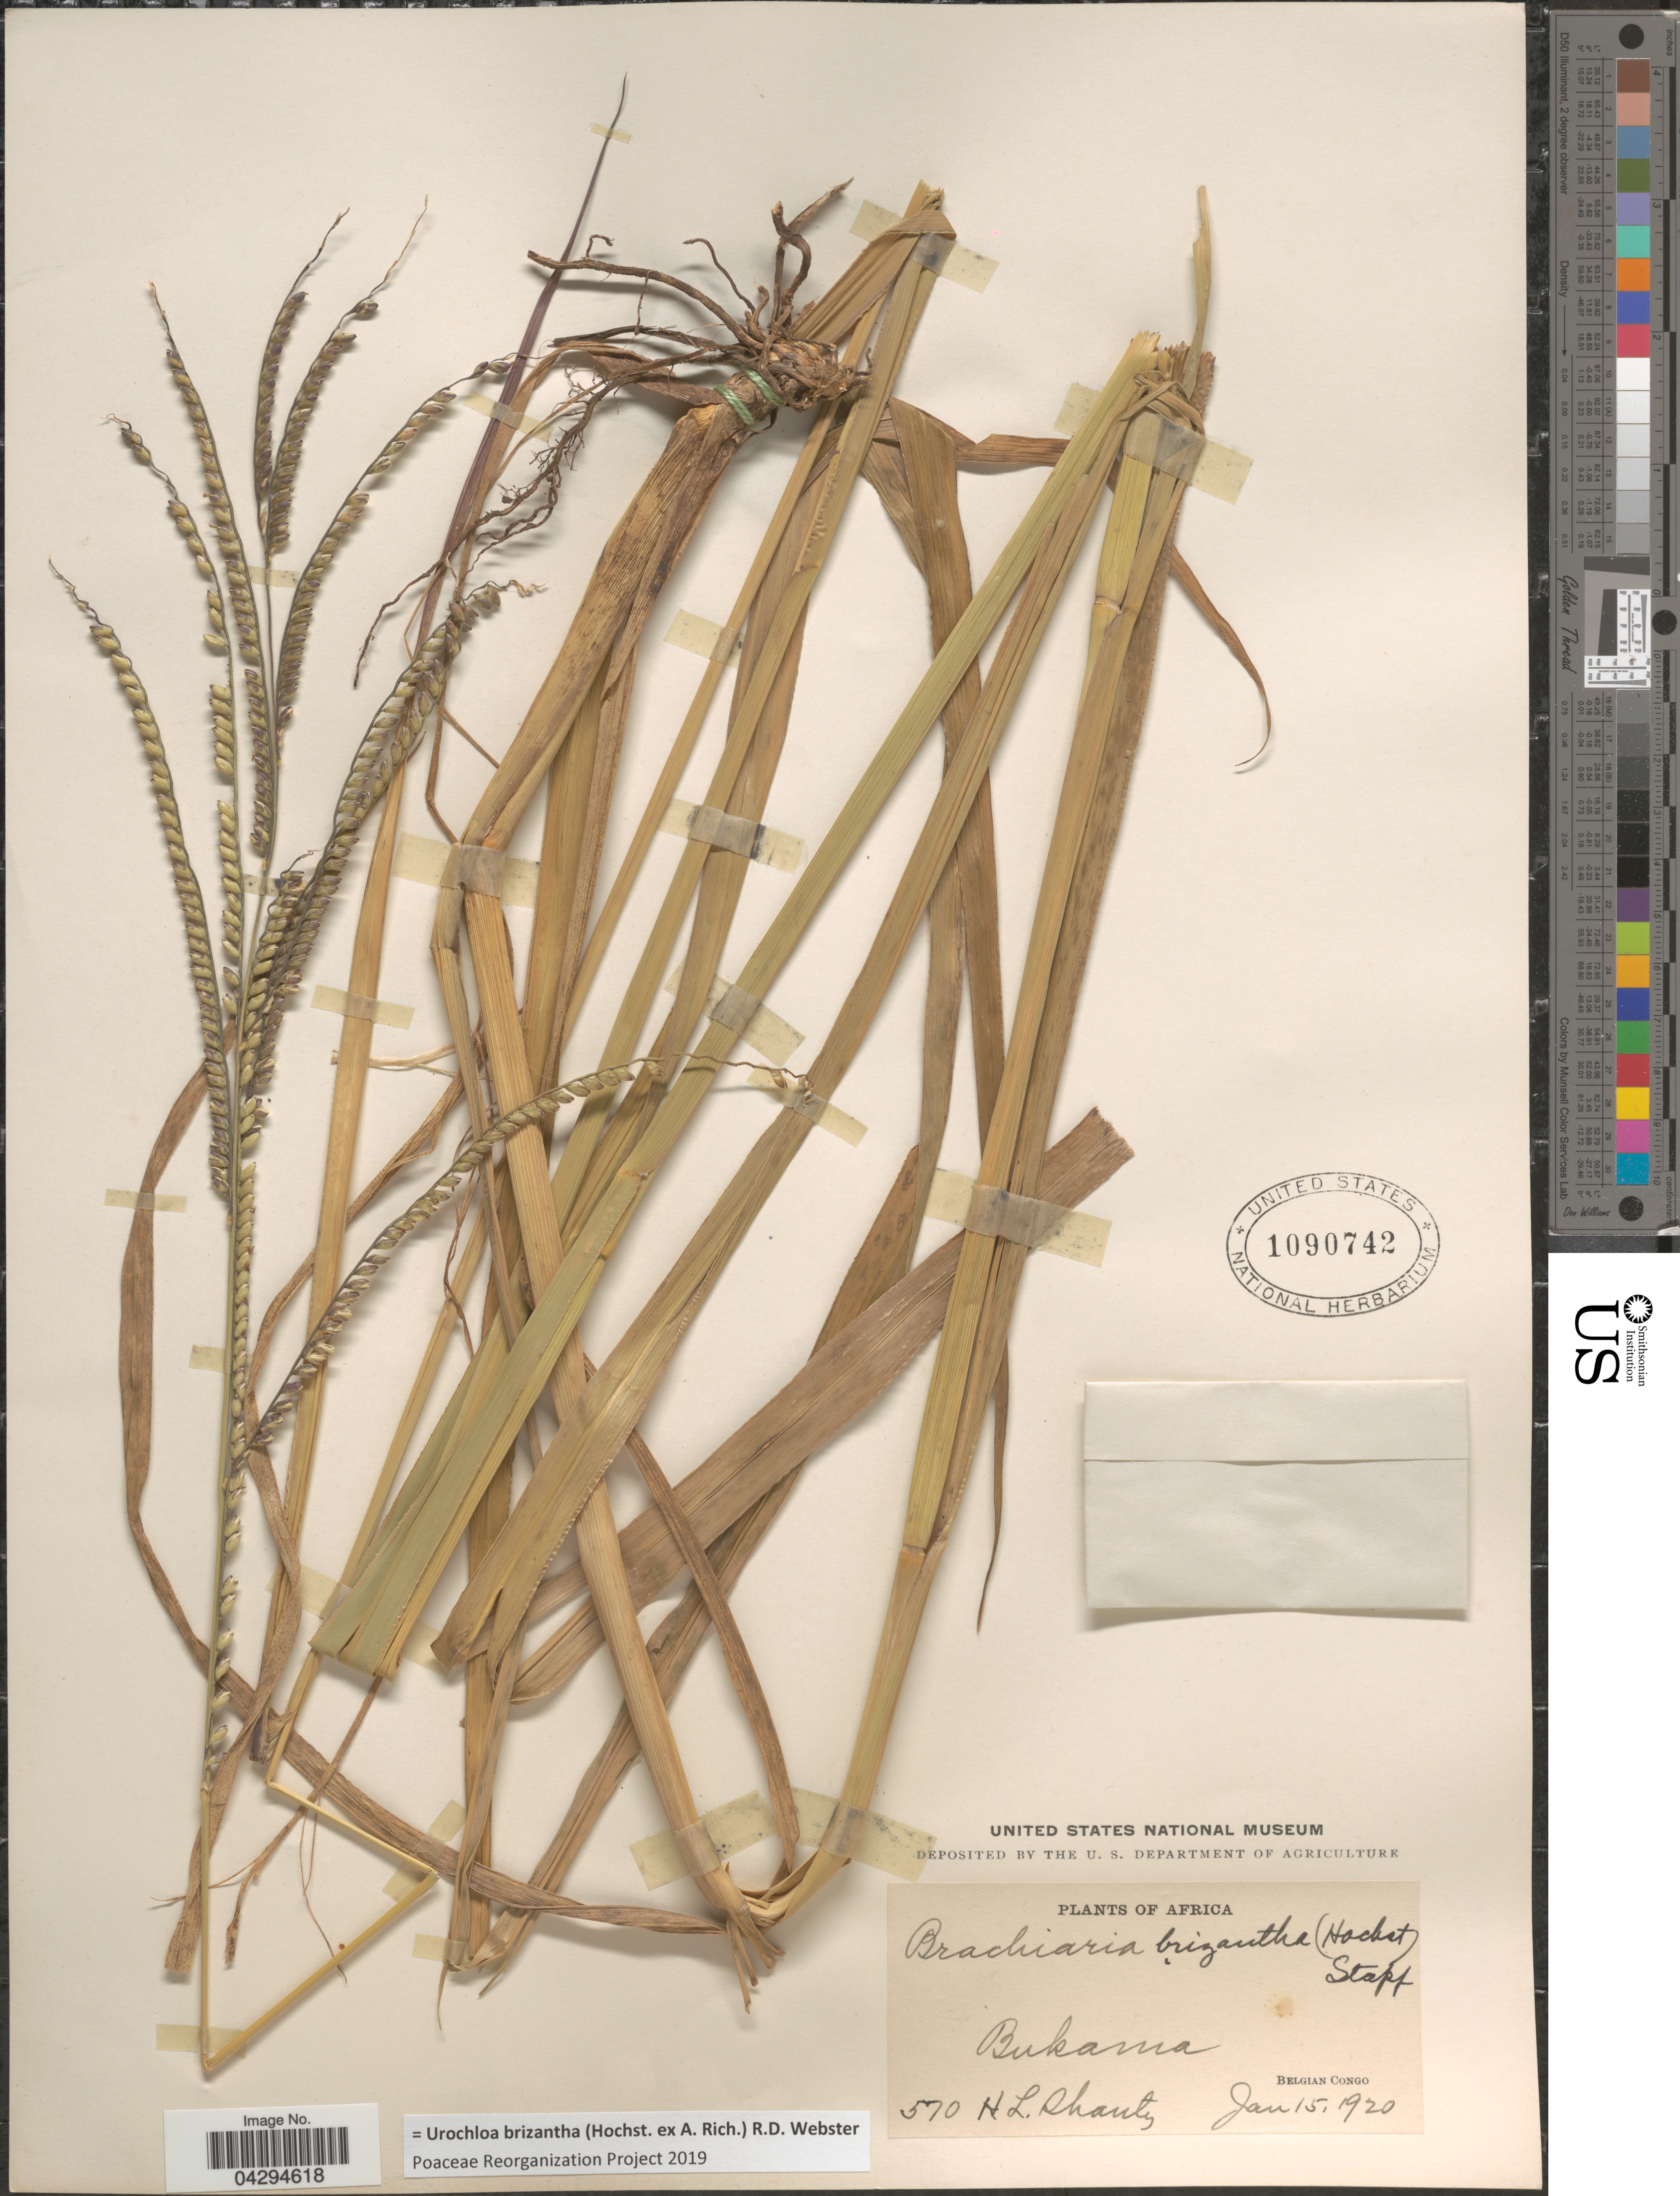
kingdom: Plantae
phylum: Tracheophyta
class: Liliopsida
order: Poales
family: Poaceae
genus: Urochloa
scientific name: Urochloa brizantha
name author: (Hochst. ex A. Rich.) R.D. Webster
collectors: H. Shantz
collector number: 570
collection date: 1920-01-15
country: Congo, Democratic Republic of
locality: Bukama. Belgian Congo.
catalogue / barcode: US 1090742